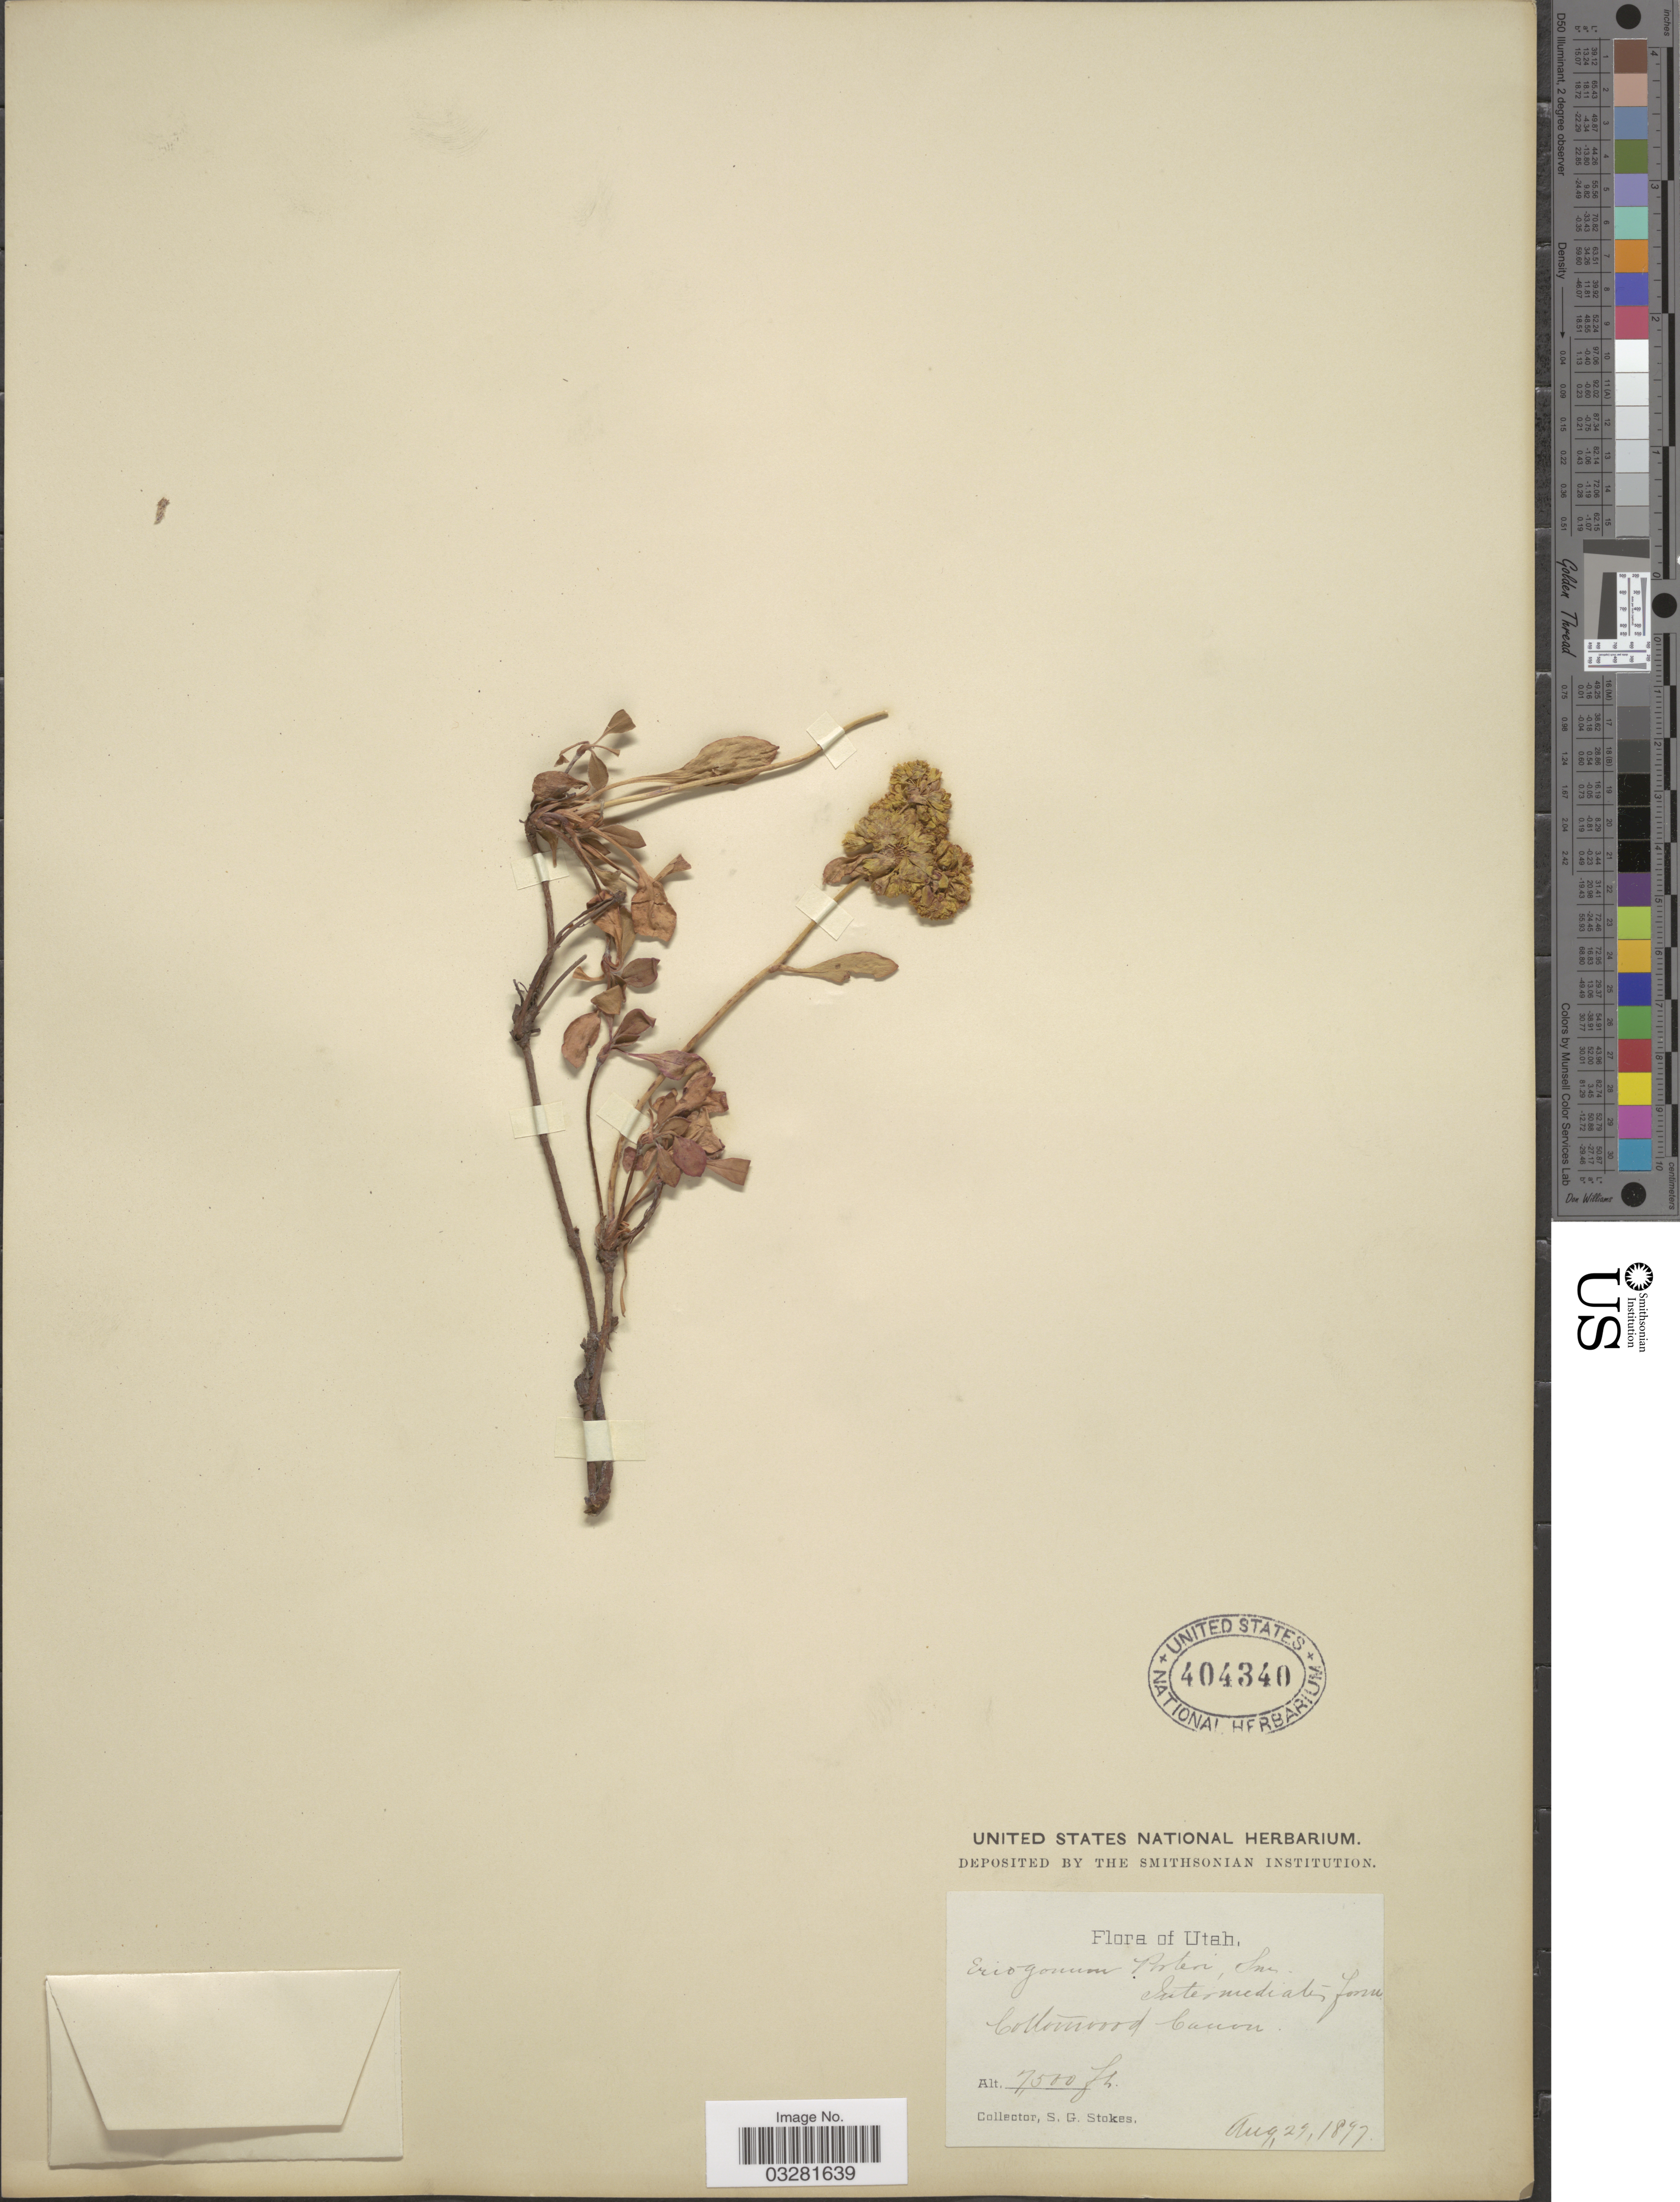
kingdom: Plantae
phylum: Tracheophyta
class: Magnoliopsida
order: Caryophyllales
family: Polygonaceae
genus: Eriogonum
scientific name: Eriogonum umbellatum var. porteri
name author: (Small) S. Stokes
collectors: S. G. Stokes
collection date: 1897-08-29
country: United States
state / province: Utah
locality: Cottonwood Canon.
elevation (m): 2286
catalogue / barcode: US 404340